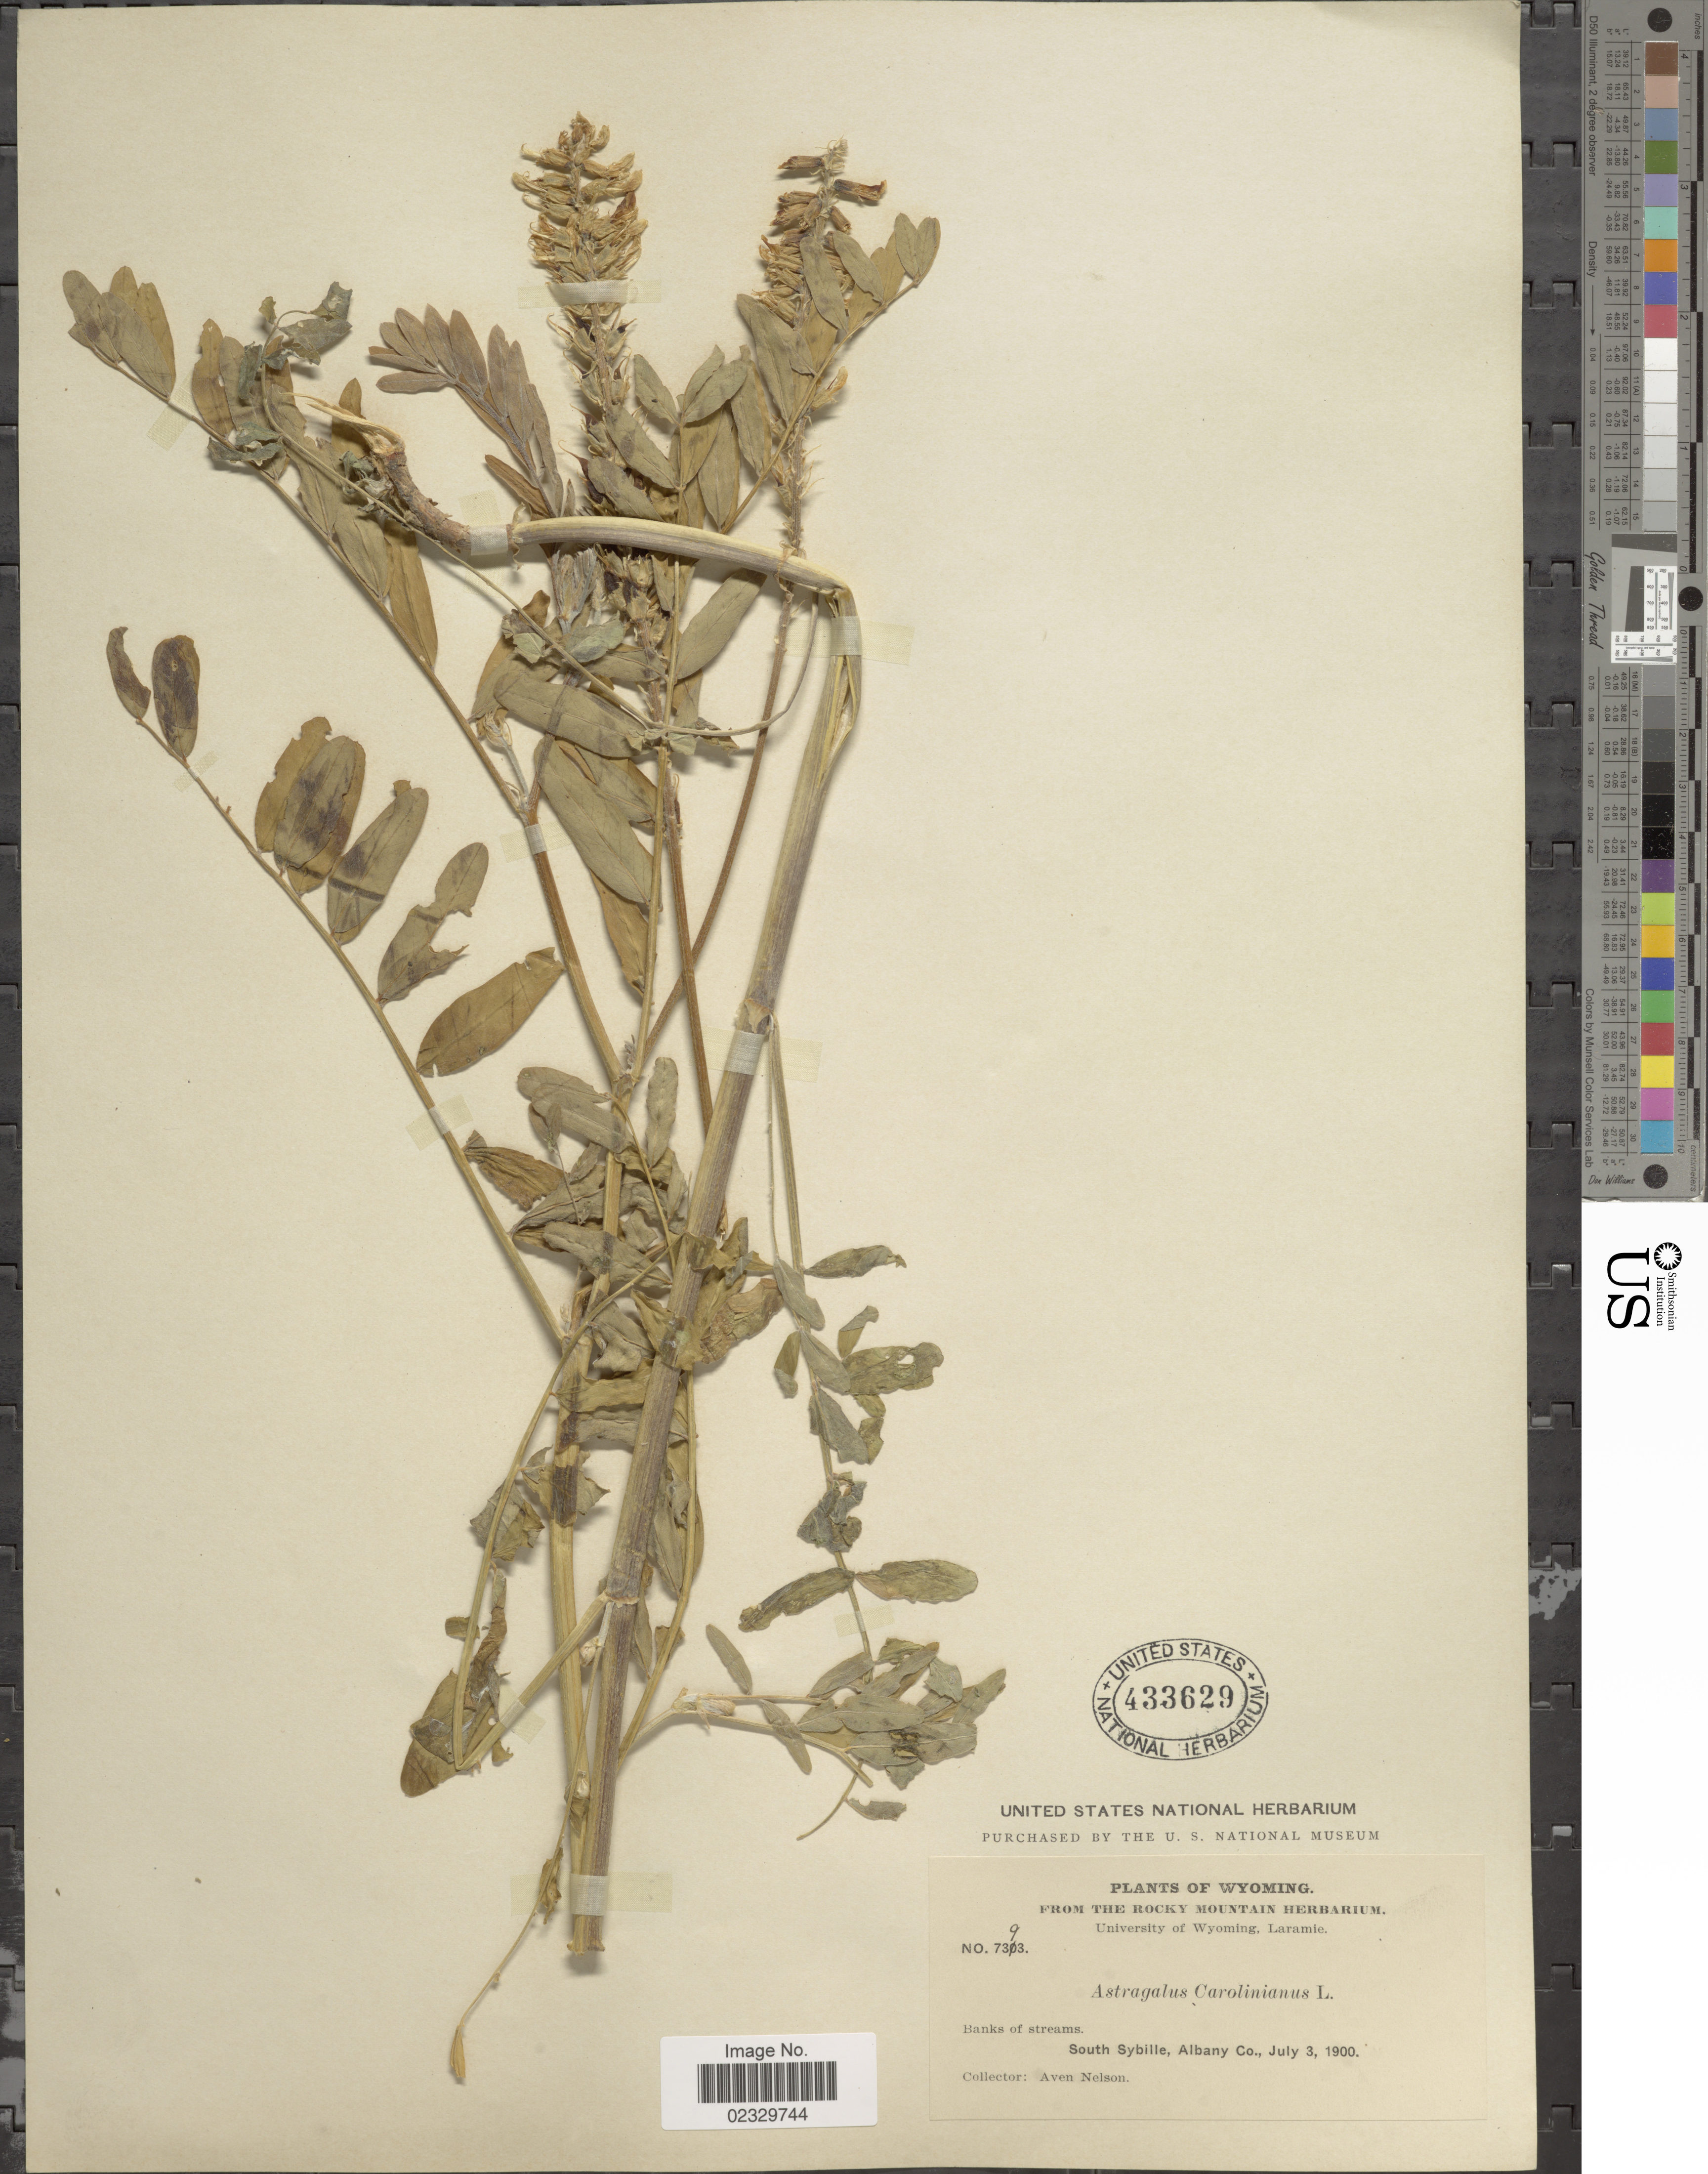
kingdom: Plantae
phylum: Tracheophyta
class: Magnoliopsida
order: Fabales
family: Fabaceae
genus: Astragalus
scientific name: Astragalus canadensis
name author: L.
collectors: A. Nelson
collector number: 7393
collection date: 1900-07-03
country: United States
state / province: Wyoming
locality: South Sybille, Albany Co.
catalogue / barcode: US 433629